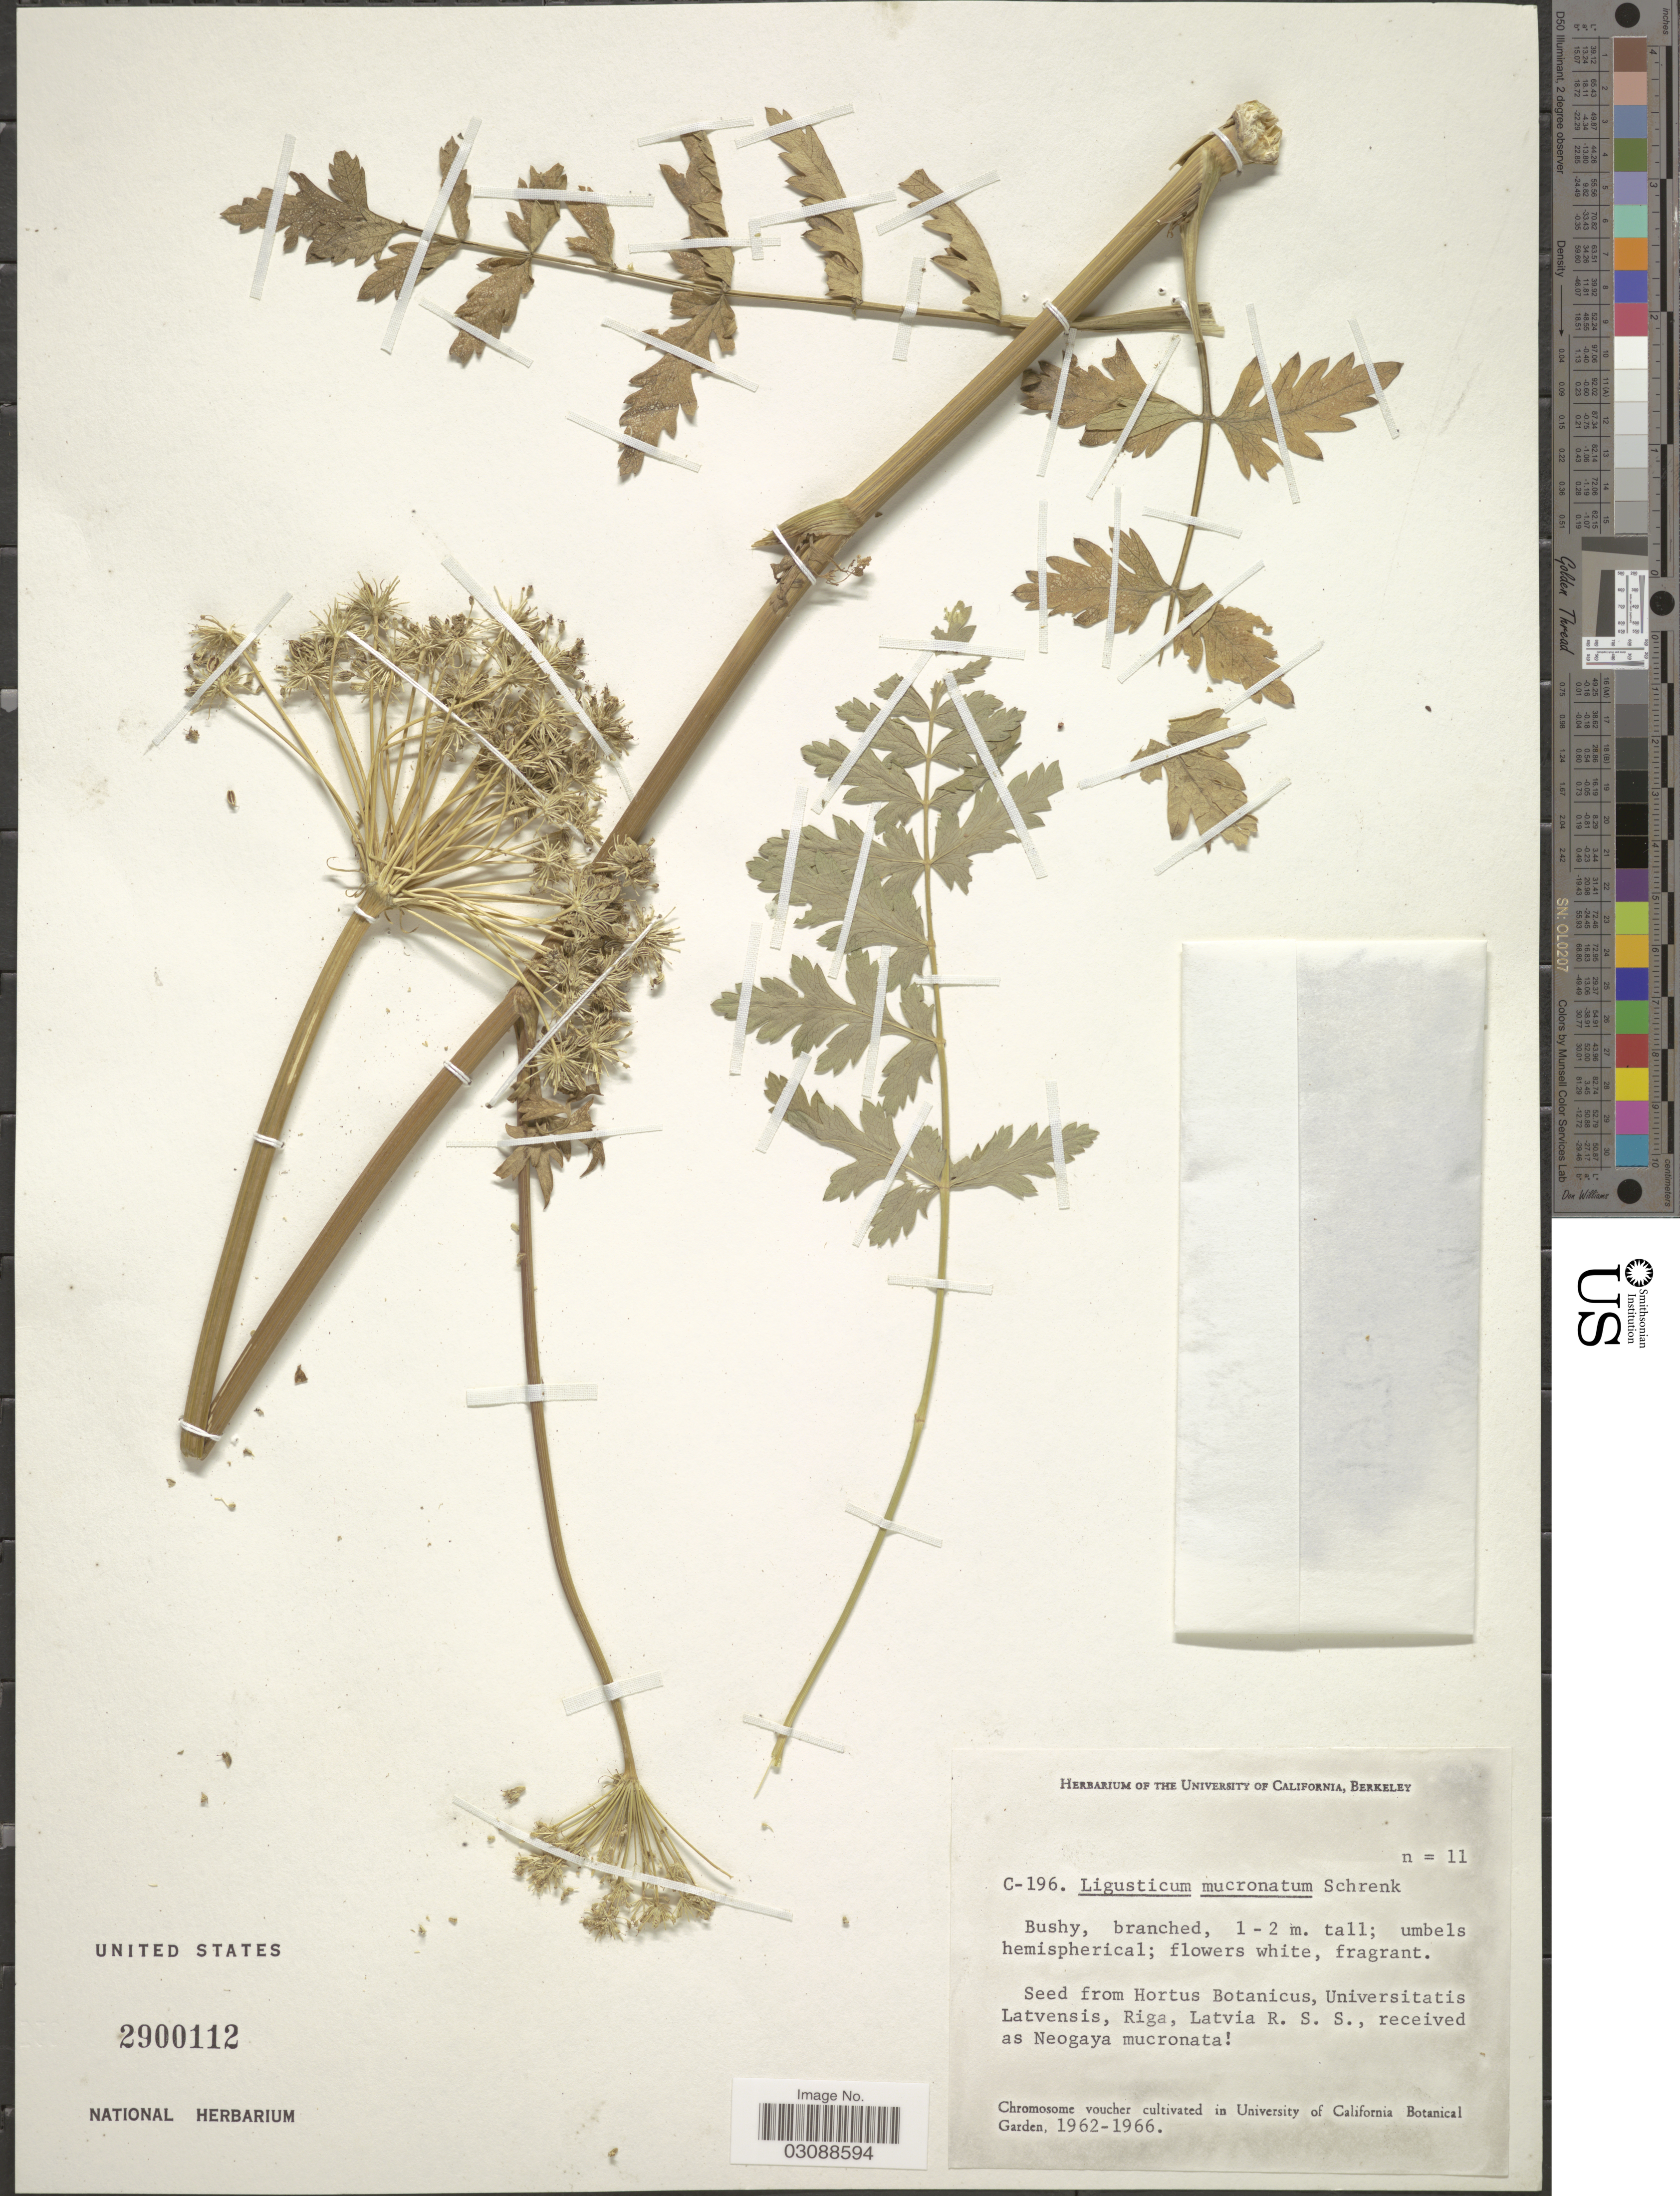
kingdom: Plantae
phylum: Tracheophyta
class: Magnoliopsida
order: Apiales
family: Apiaceae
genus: Ligusticum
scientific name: Ligusticum mucronatum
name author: (Schrenk ex Fisch. & C.A. Mey.) Leute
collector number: C-196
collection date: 1962/1966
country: United States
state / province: California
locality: Cultivated in University of California Botanical Garden.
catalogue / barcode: US 2900112